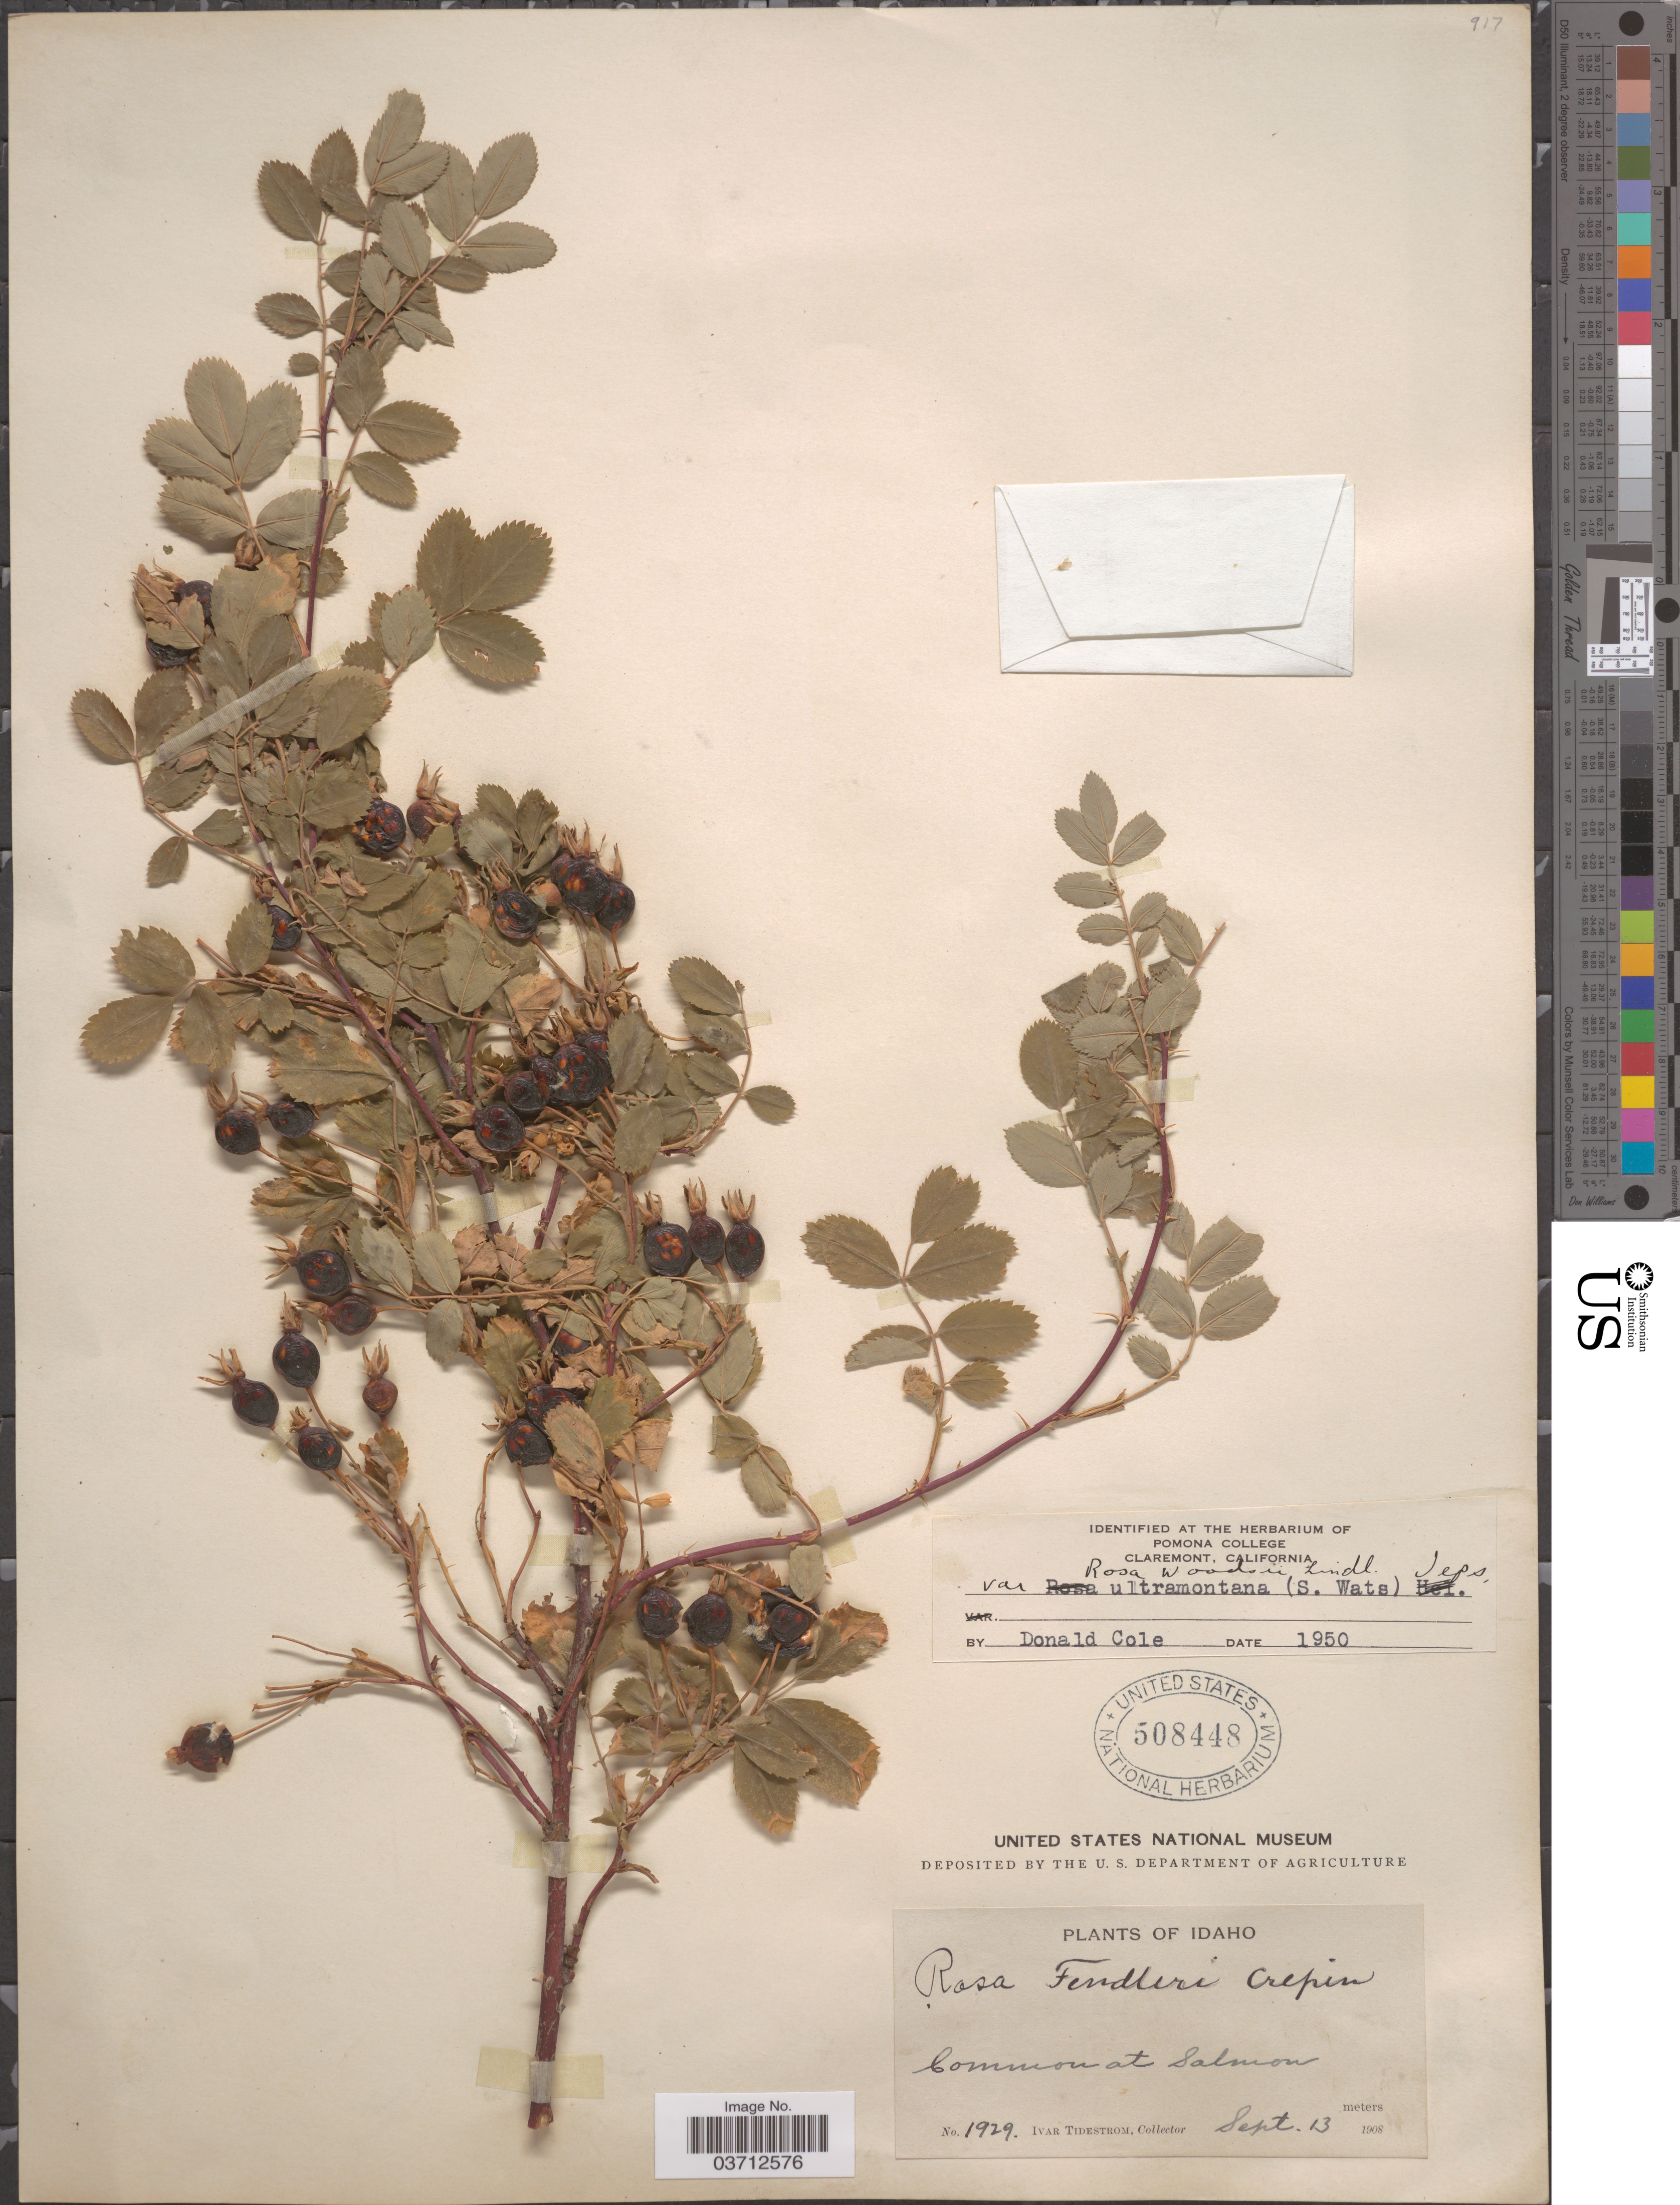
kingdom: Plantae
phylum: Tracheophyta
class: Magnoliopsida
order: Rosales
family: Rosaceae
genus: Rosa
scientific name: Rosa woodsii var. ultramontana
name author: Lindl.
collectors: I. F. Tidestrom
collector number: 1929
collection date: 1908-09-13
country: United States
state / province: Idaho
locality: At Salmon.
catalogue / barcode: US 508448